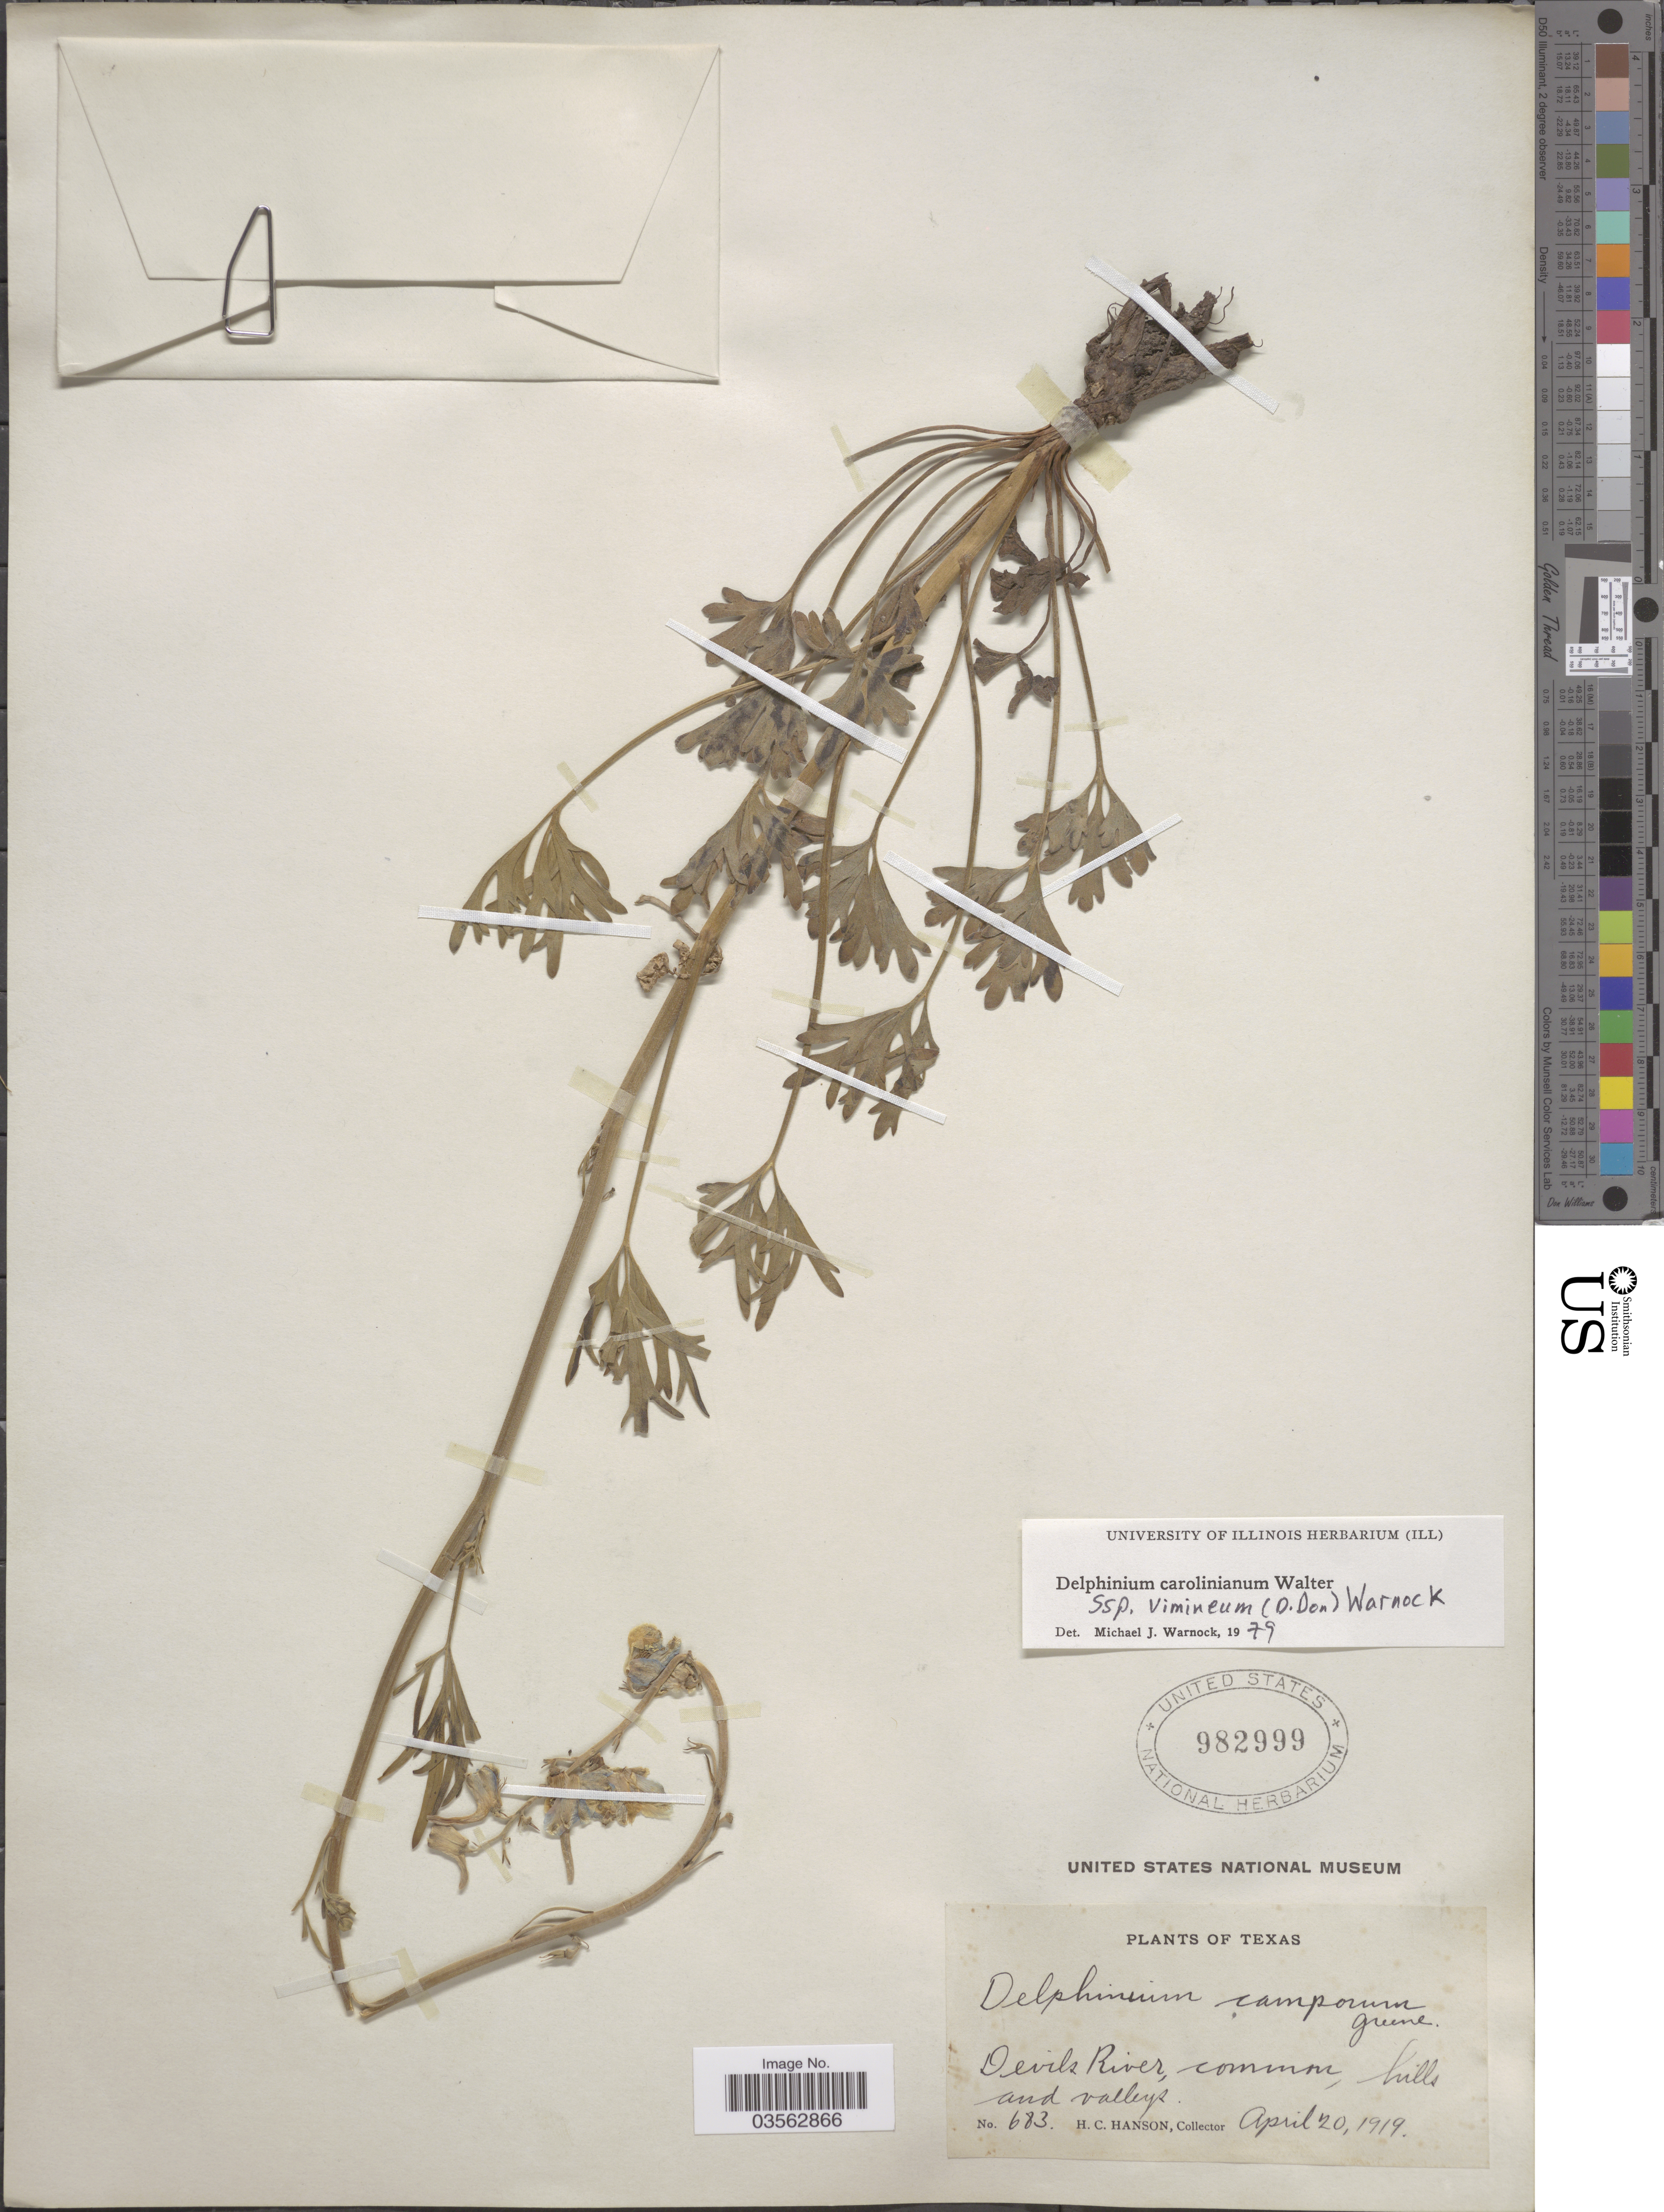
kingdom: Plantae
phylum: Tracheophyta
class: Magnoliopsida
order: Ranunculales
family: Ranunculaceae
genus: Delphinium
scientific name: Delphinium carolinianum subsp. vimineum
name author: Walter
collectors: H. Hanson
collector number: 683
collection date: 1919-04-20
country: United States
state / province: Texas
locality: Devils River, common hills and valleys.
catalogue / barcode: US 982999